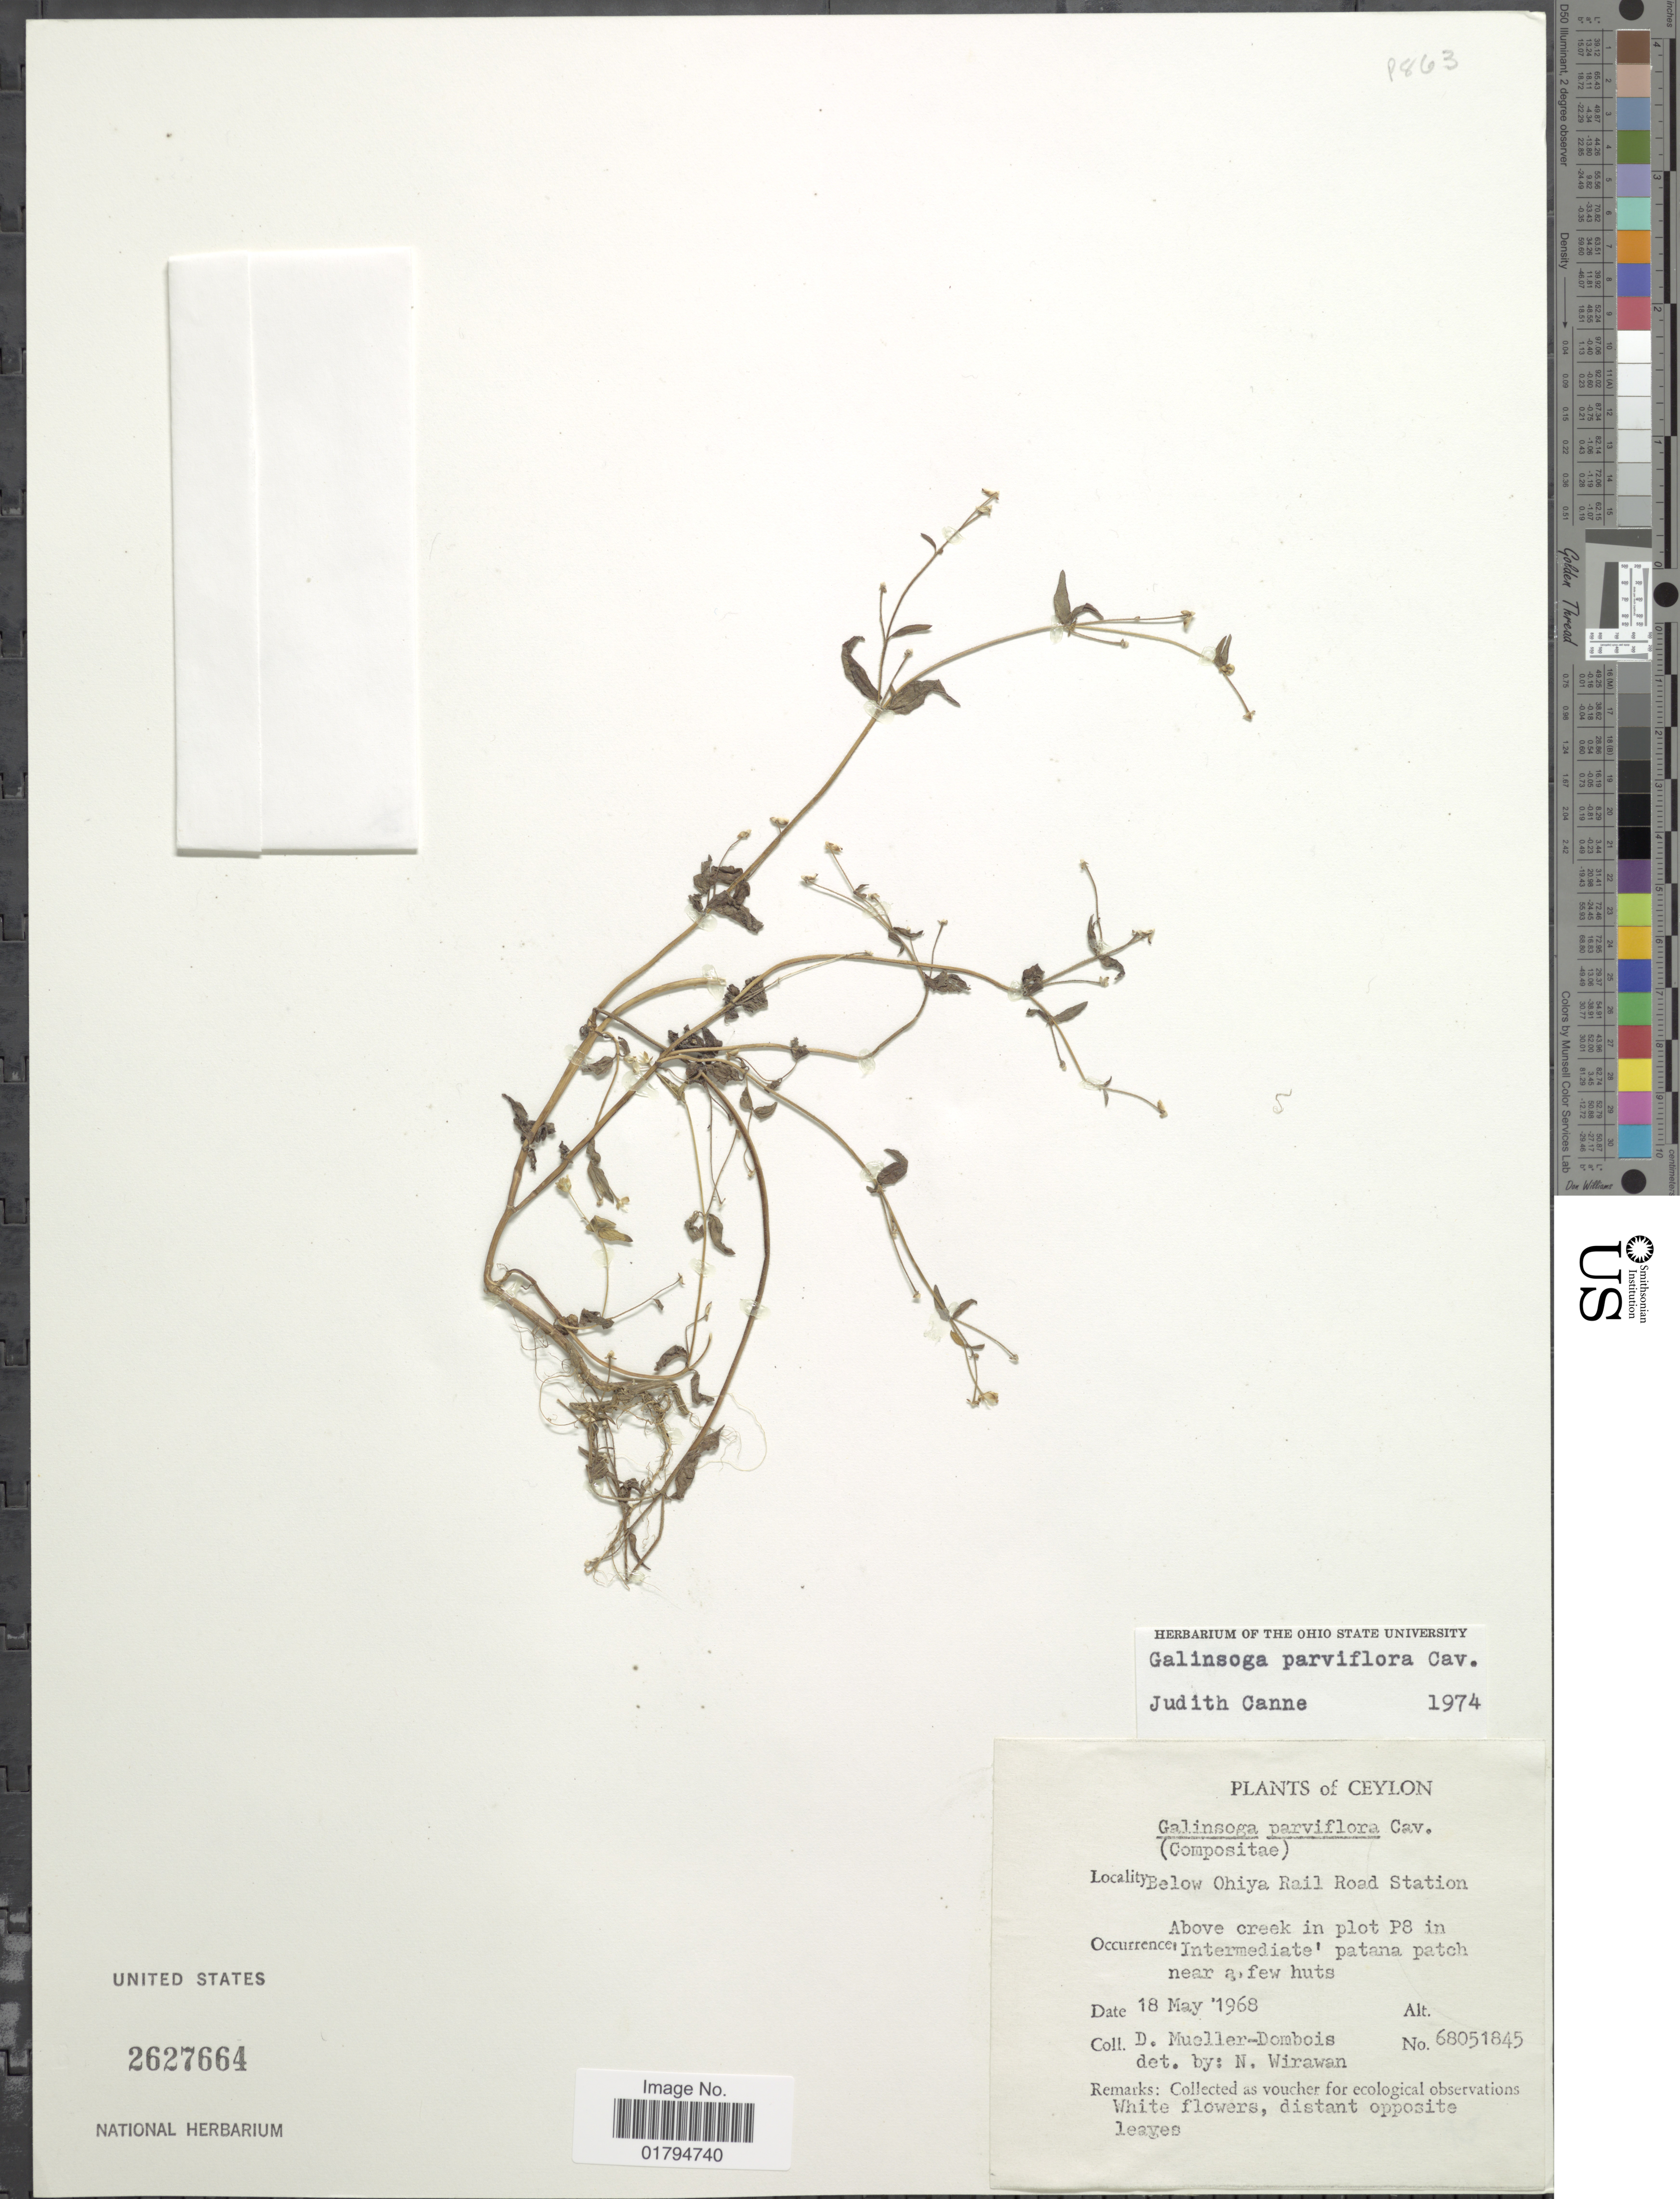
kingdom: Plantae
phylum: Tracheophyta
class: Magnoliopsida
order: Asterales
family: Asteraceae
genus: Galinsoga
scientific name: Galinsoga parviflora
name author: Cav.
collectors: D. Mueller-Dombois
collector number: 68051845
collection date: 1968-05-18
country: Sri Lanka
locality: Below Ohiya Rail Road Station. Above Creek in plot P8 in intermediate patana patch near a few huts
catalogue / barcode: US 2627664